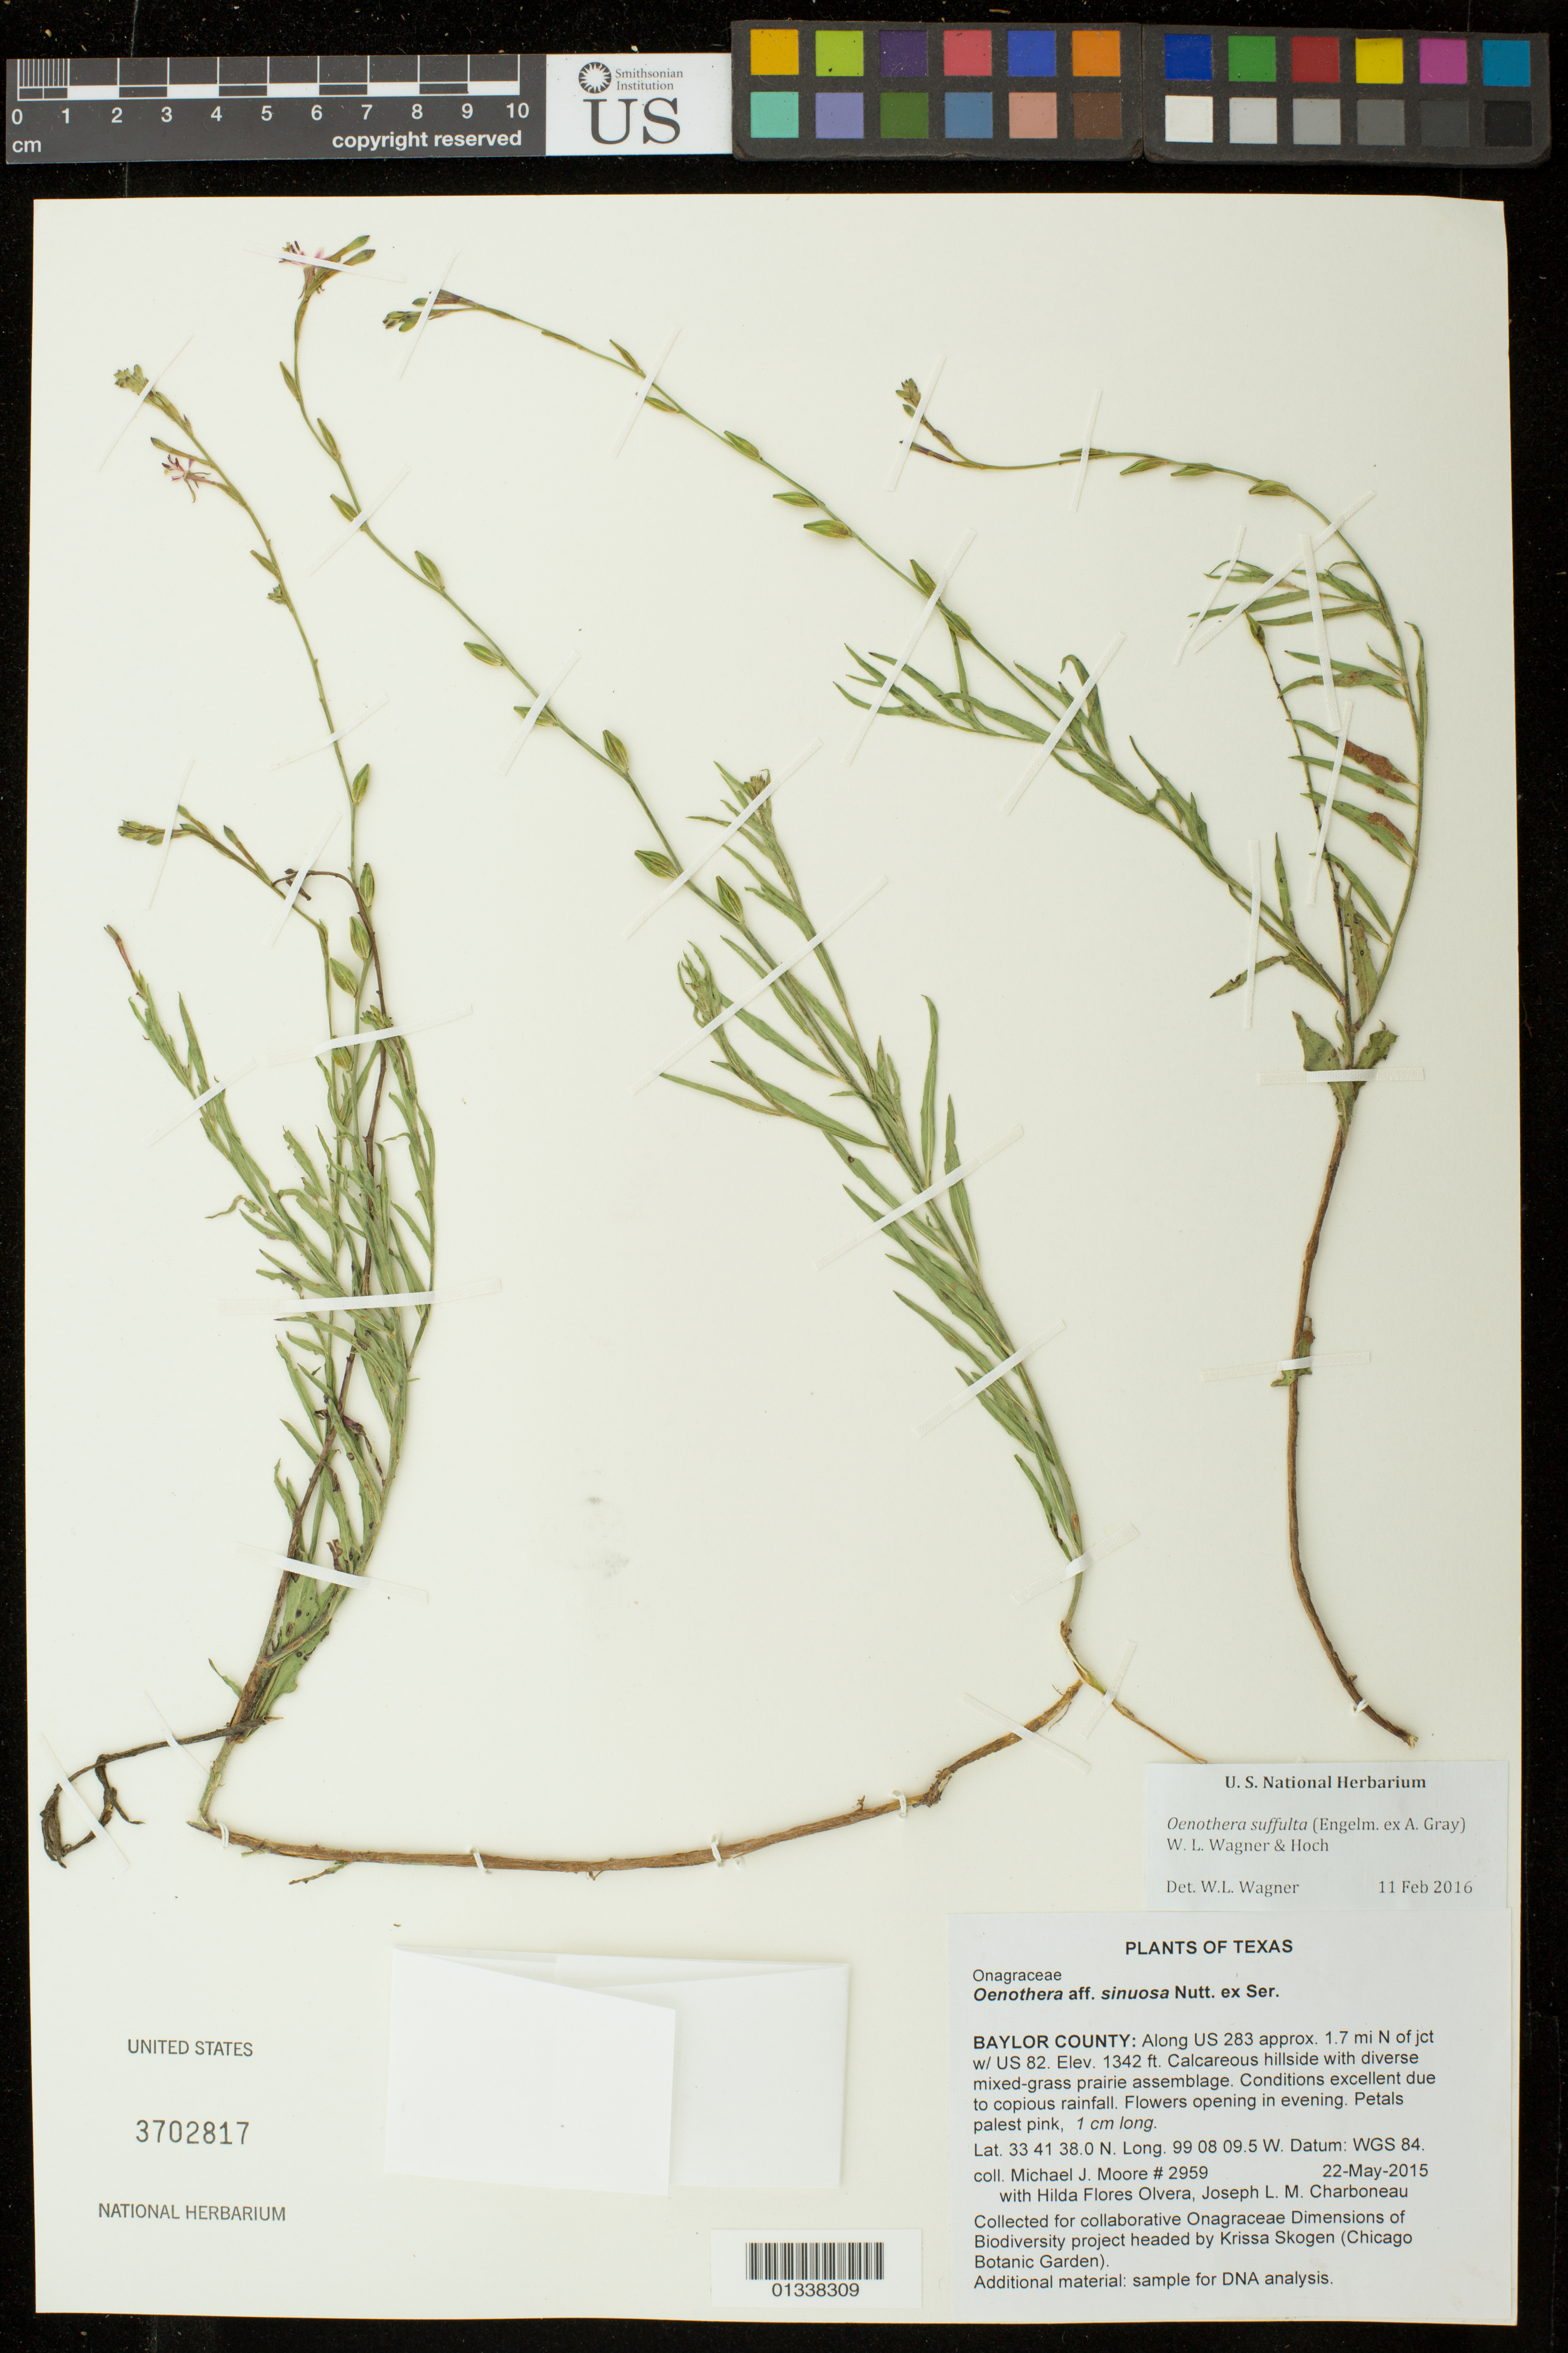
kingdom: Plantae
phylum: Tracheophyta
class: Magnoliopsida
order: Myrtales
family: Onagraceae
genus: Oenothera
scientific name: Oenothera suffulta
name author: (Engelm. ex A. Gray) W.L. Wagner & Hoch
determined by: Wagner, W. L., (BOT), Smithsonian Institution - National Museum of Natural History (UNITED STATES)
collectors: M. J. Moore, H. Flores Olvera & J. L. M. Charboneau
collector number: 2959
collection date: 2015-05-22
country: United States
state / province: Texas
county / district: Baylor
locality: Along US 283 approx. 1.7 mi N of jct w/ US 82.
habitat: Calcareous hillside with diverse mixed-grass prairie assemblage. Conditions excellent due to copious rainfall.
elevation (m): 409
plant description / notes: Collected for collaborative Onagraceae Dimensions of Biodiversity project headed by Krissa Skogen (Chicago Botanic Garden).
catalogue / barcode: US 3702817